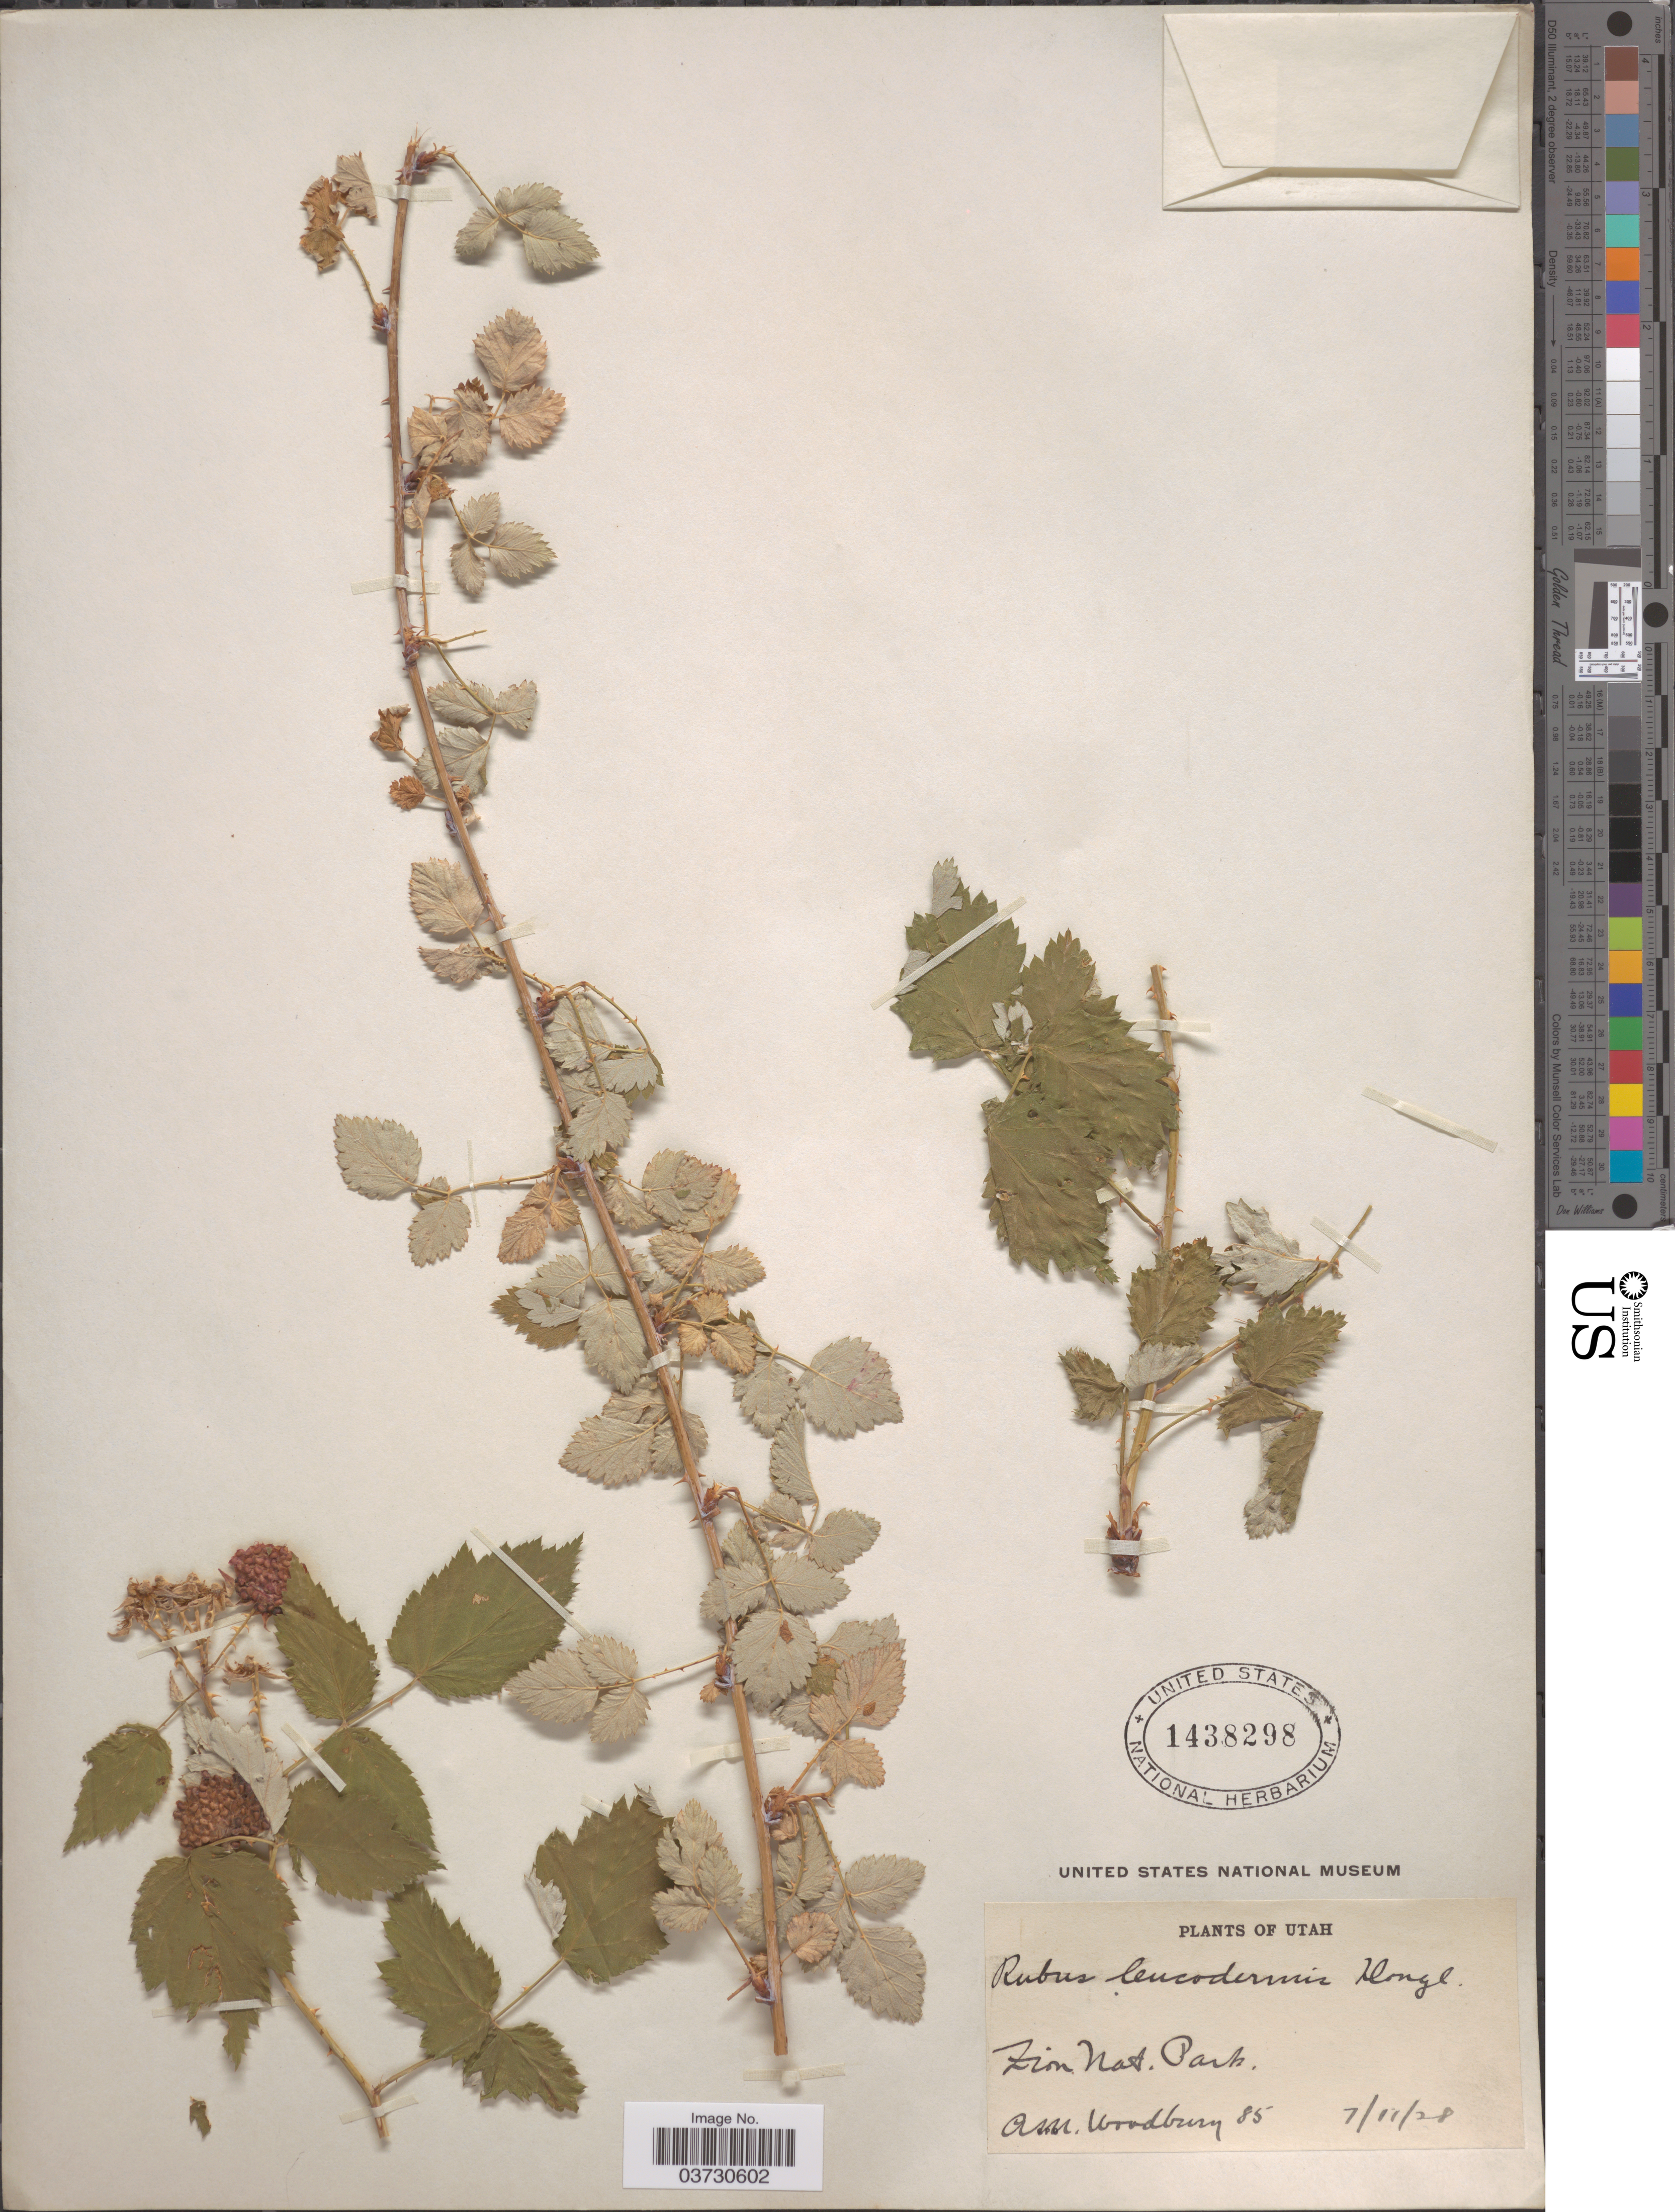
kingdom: Plantae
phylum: Tracheophyta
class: Magnoliopsida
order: Rosales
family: Rosaceae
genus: Rubus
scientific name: Rubus leucodermis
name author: Douglas ex Torr. & A. Gray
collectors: A. M. Woodbury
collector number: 85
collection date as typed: Transcribed d/m/y: 11/7/28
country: United States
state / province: Utah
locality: Zion Nat. Park.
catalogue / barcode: US 1438298